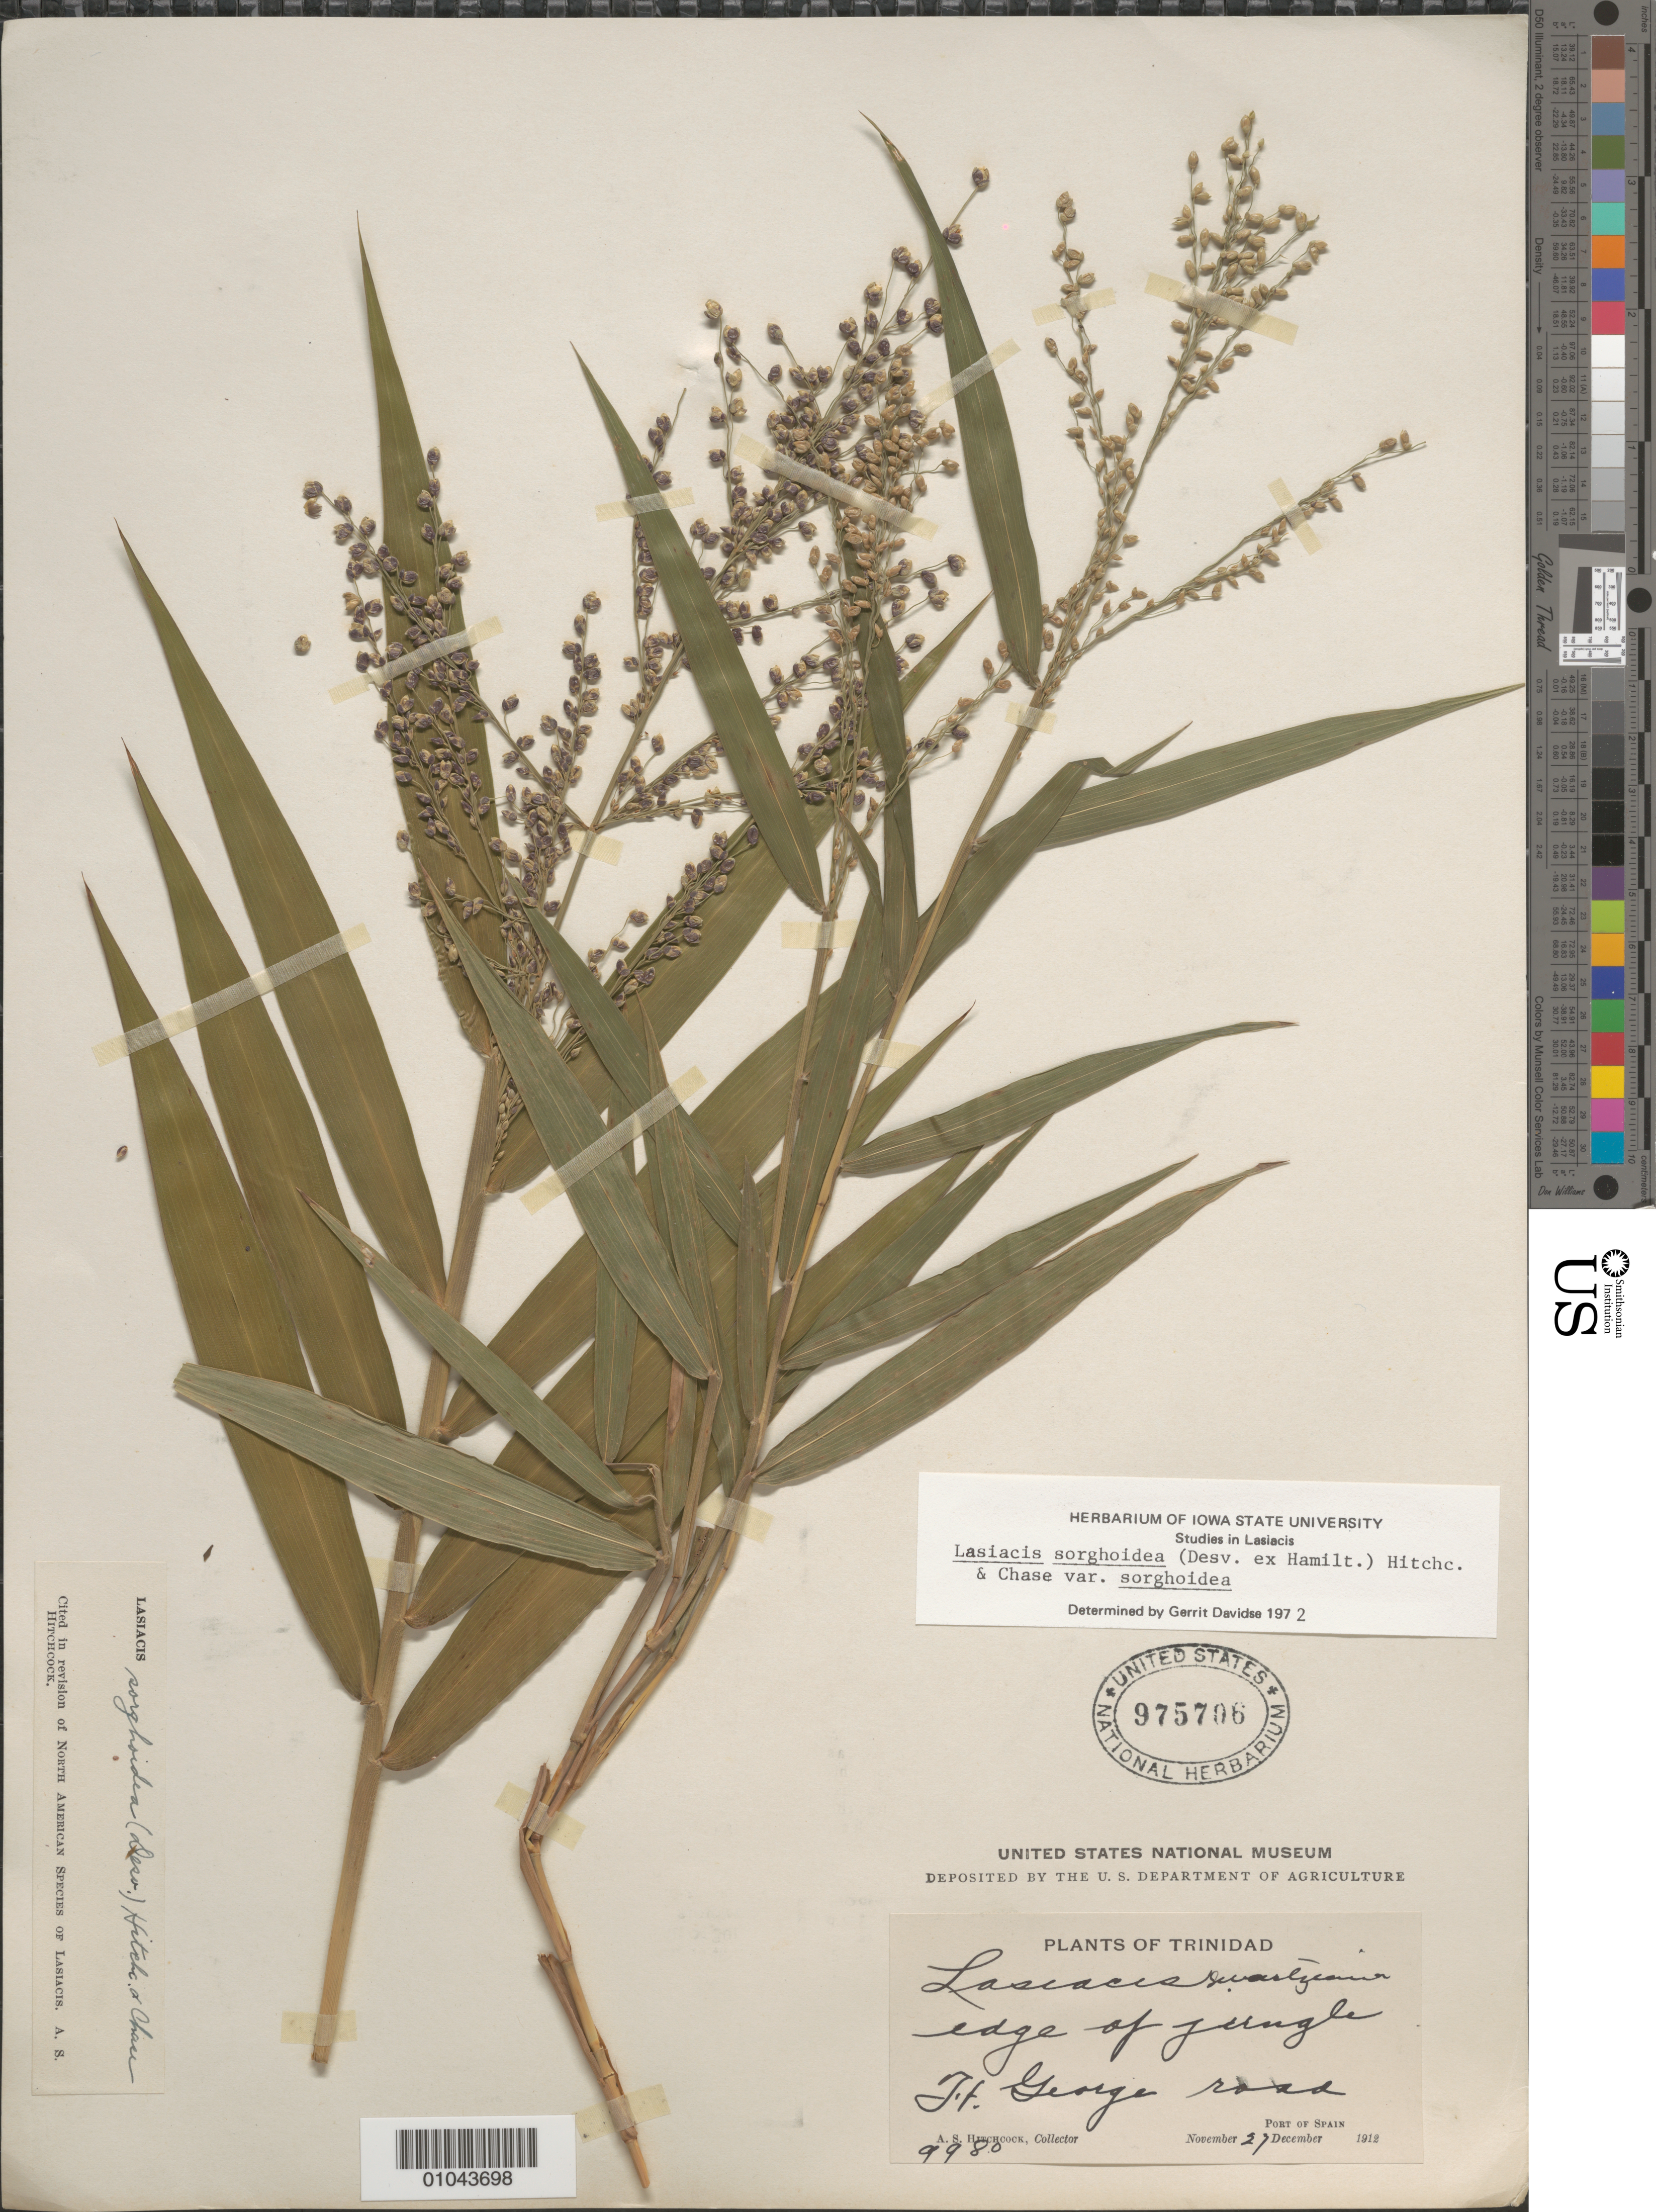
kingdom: Plantae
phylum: Tracheophyta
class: Liliopsida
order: Poales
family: Poaceae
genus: Lasiacis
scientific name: Lasiacis sorghoidea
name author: (Desv. ex Ham.) Hitchc. & Chase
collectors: A. S. Hitchcock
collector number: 9980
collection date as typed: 27 Nov 1912 or 27 Dec 1912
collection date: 1912-11-27 or 1912-12-27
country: Trinidad and Tobago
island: Trinidad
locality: edge of jungle, St. George road, Port of Spain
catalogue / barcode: US 975706